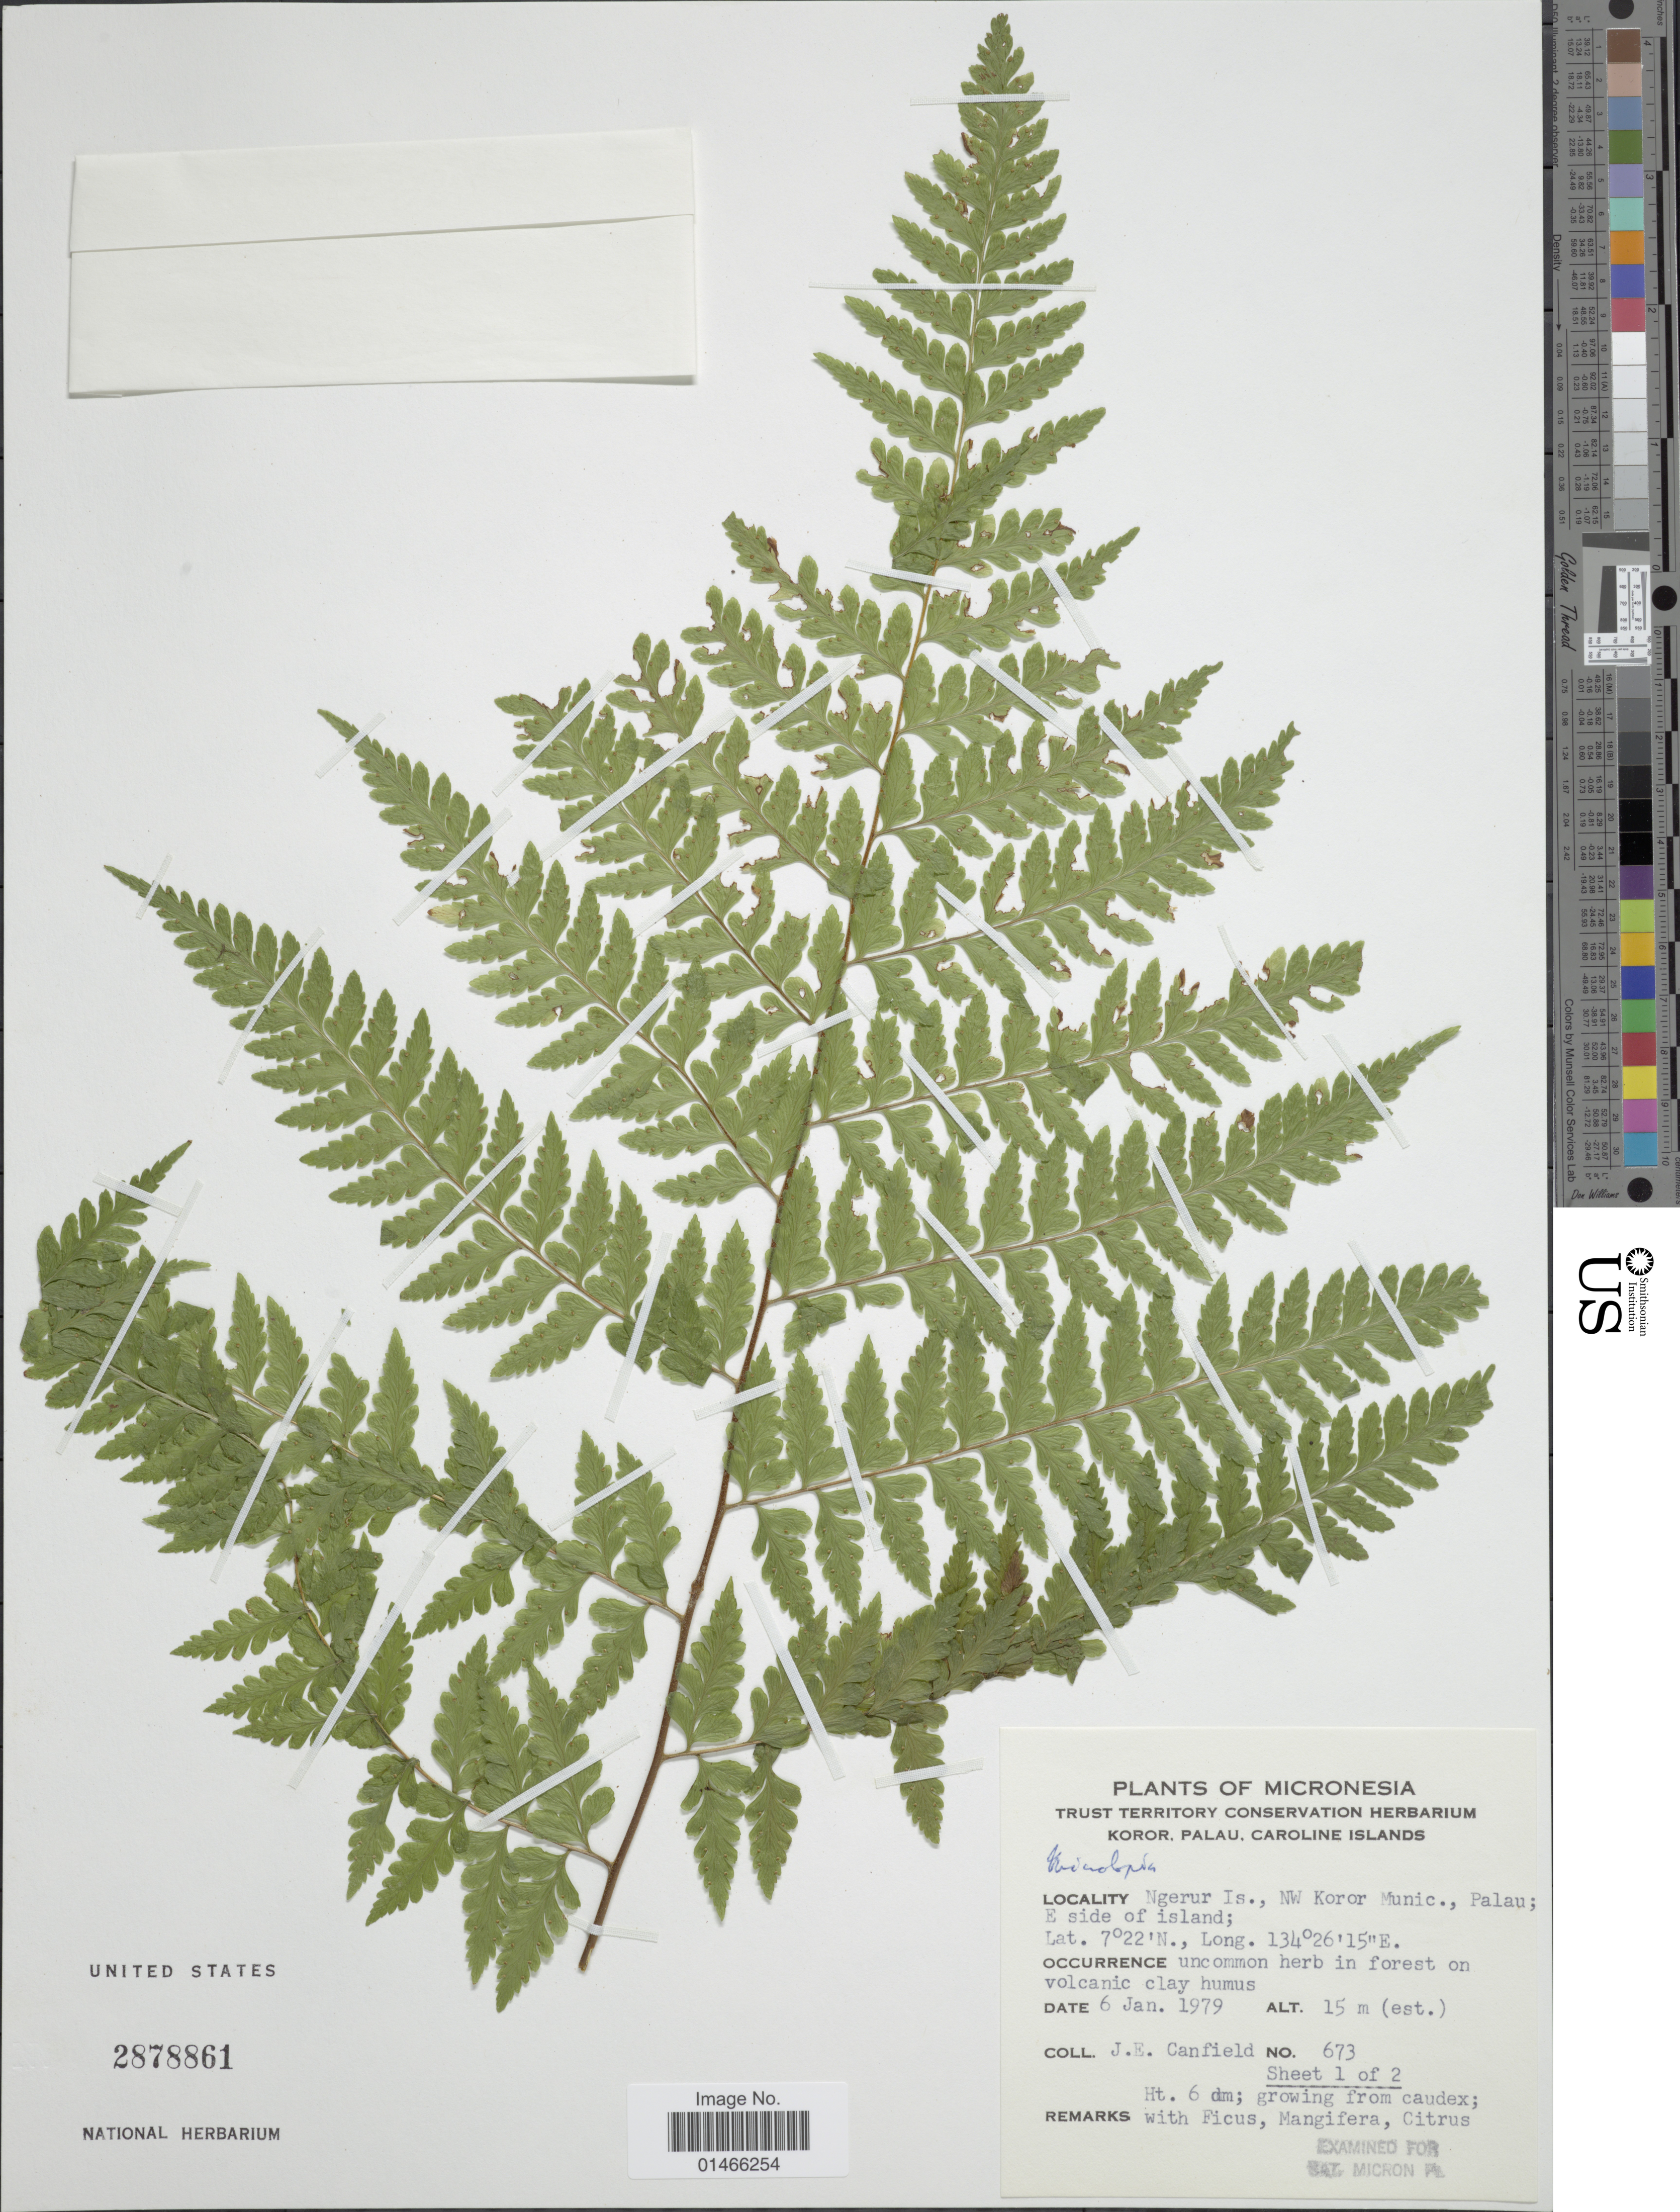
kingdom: Plantae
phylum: Tracheophyta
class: Polypodiopsida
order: Polypodiales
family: Dennstaedtiaceae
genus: Microlepia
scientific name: Microlepia sp.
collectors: J. E. Canfield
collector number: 673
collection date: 1979-01-06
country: Palau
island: Ngeaur [Angaur]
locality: Micronesia. Ngerur Is., NW Koror Munic., Palau; E side of island.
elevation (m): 15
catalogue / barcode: US 2878861